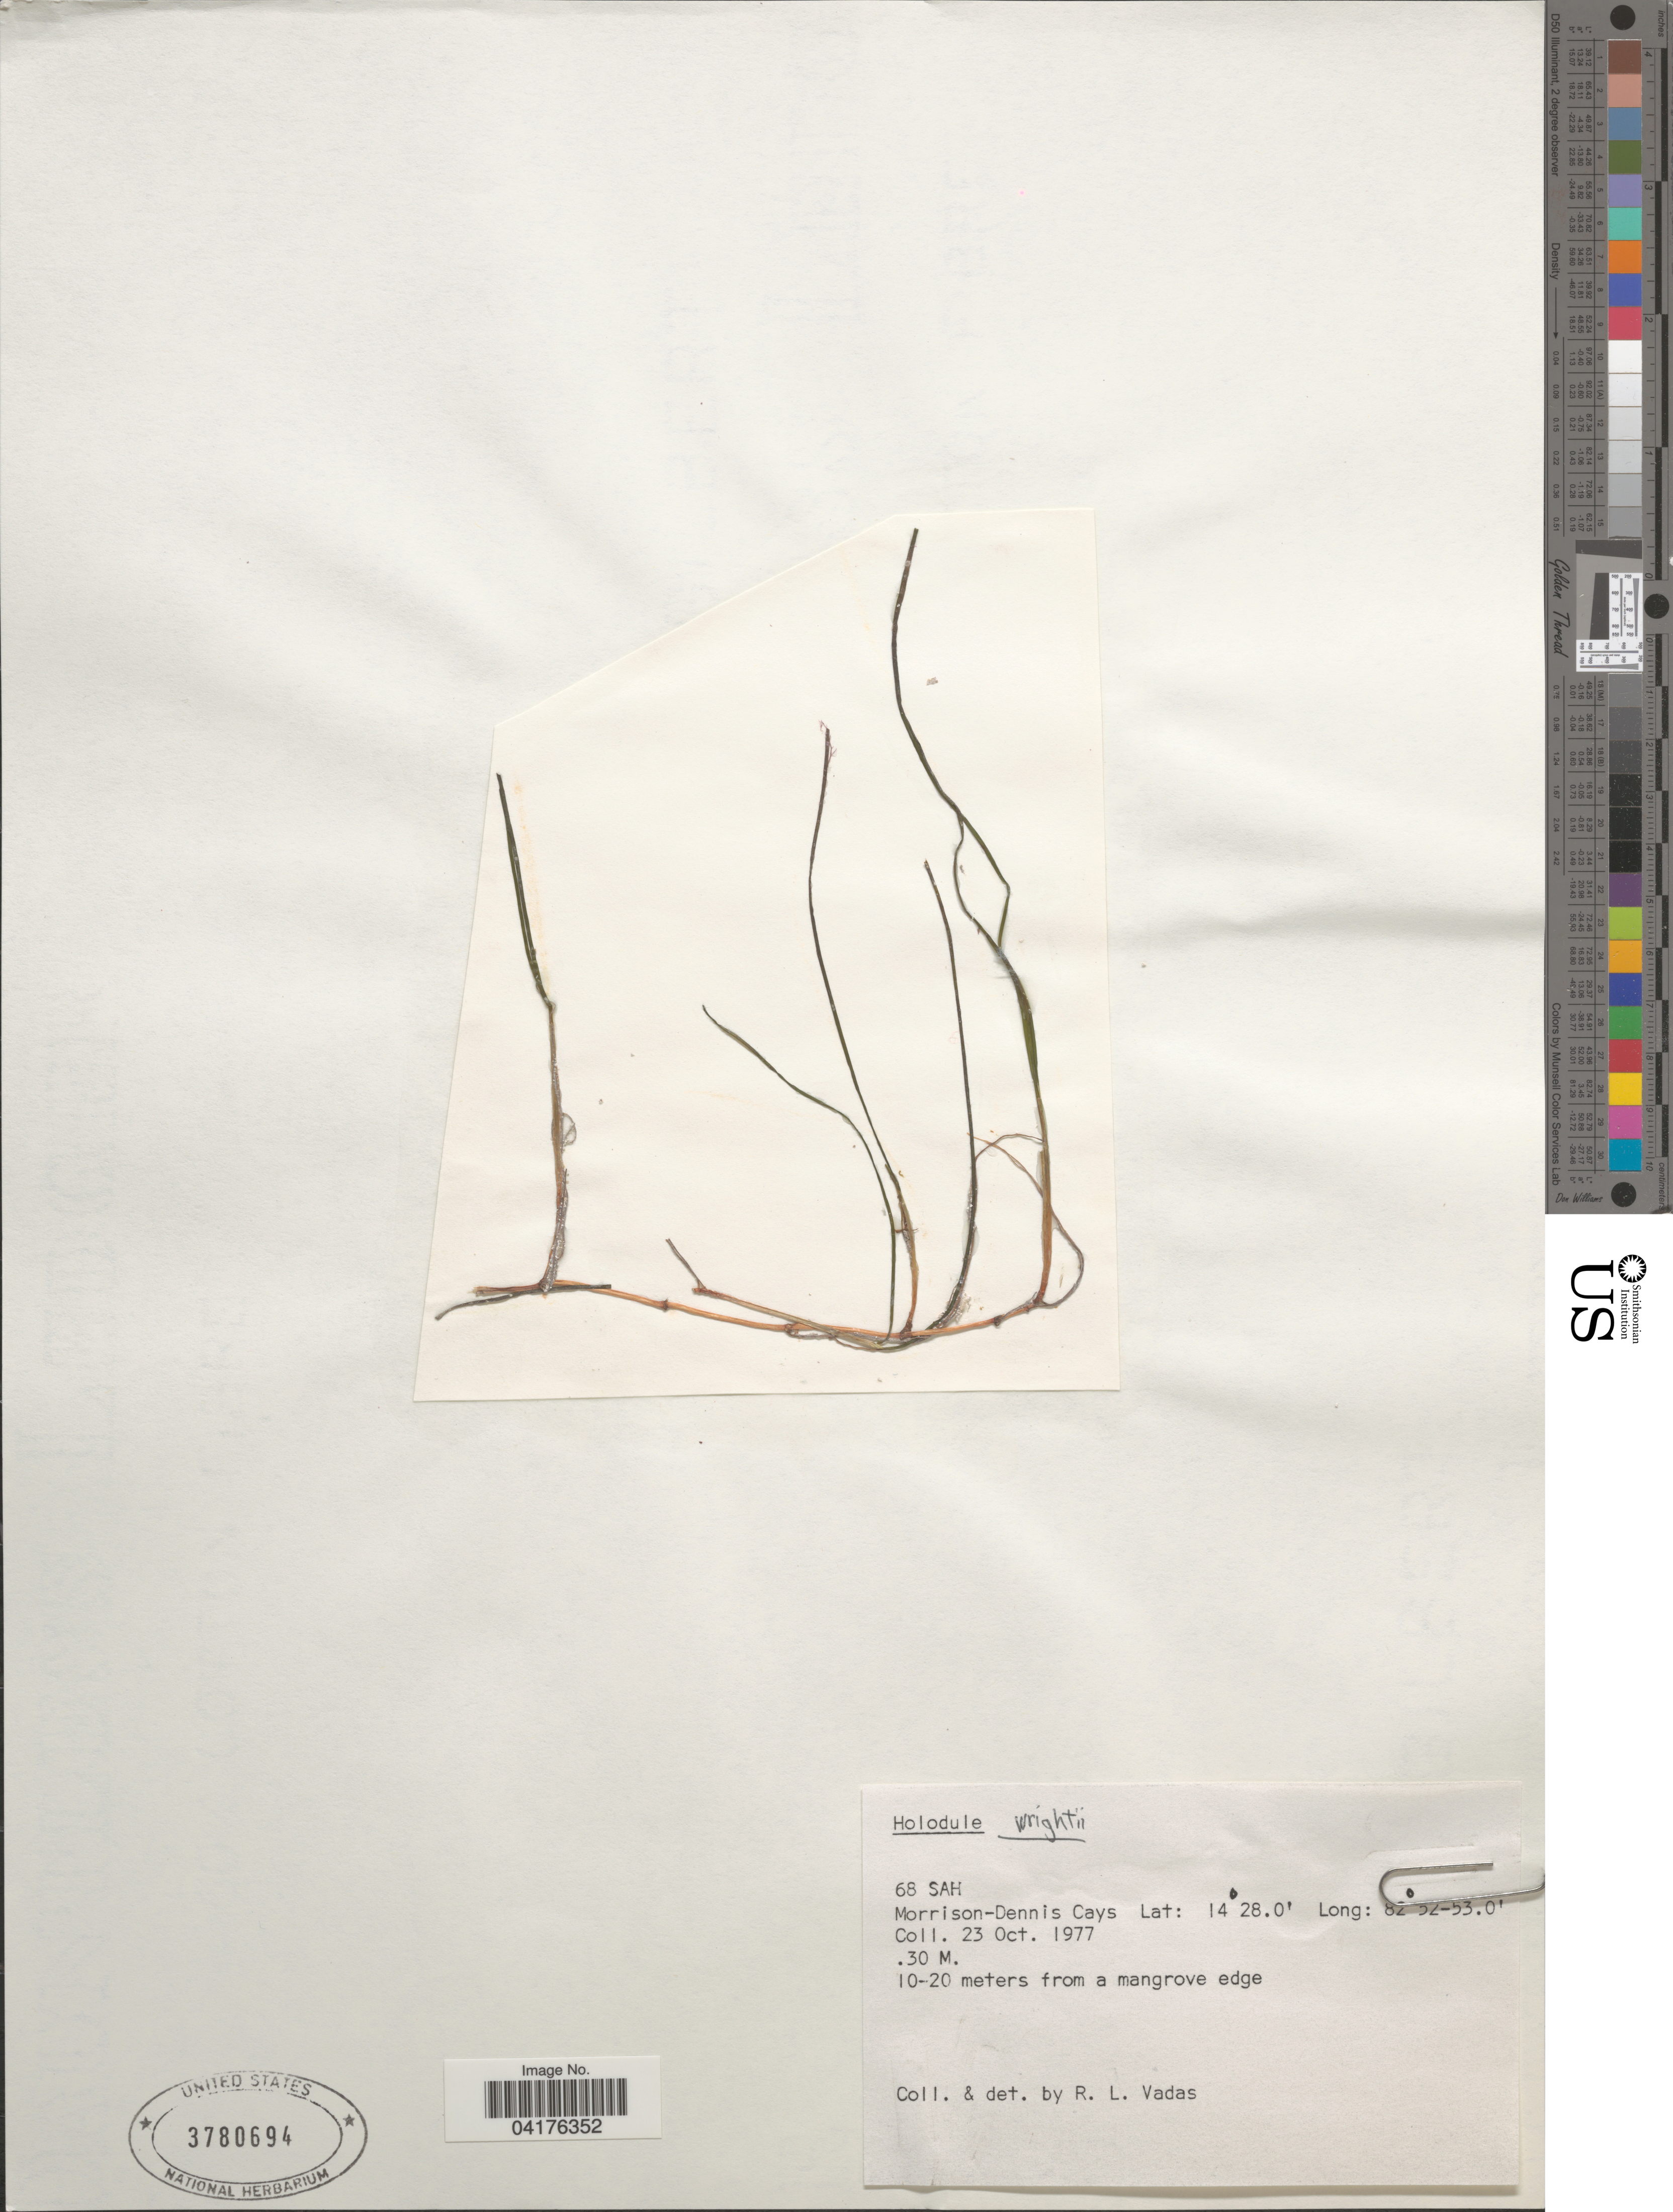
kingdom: Plantae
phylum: Tracheophyta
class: Liliopsida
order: Alismatales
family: Cymodoceaceae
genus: Halodule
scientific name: Halodule wrightii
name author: Asch.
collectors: R. Vadas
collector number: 68 SAH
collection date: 1977-10-23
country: Nicaragua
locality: Morrison-Dennis Cays.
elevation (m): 0.3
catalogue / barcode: US 3780694